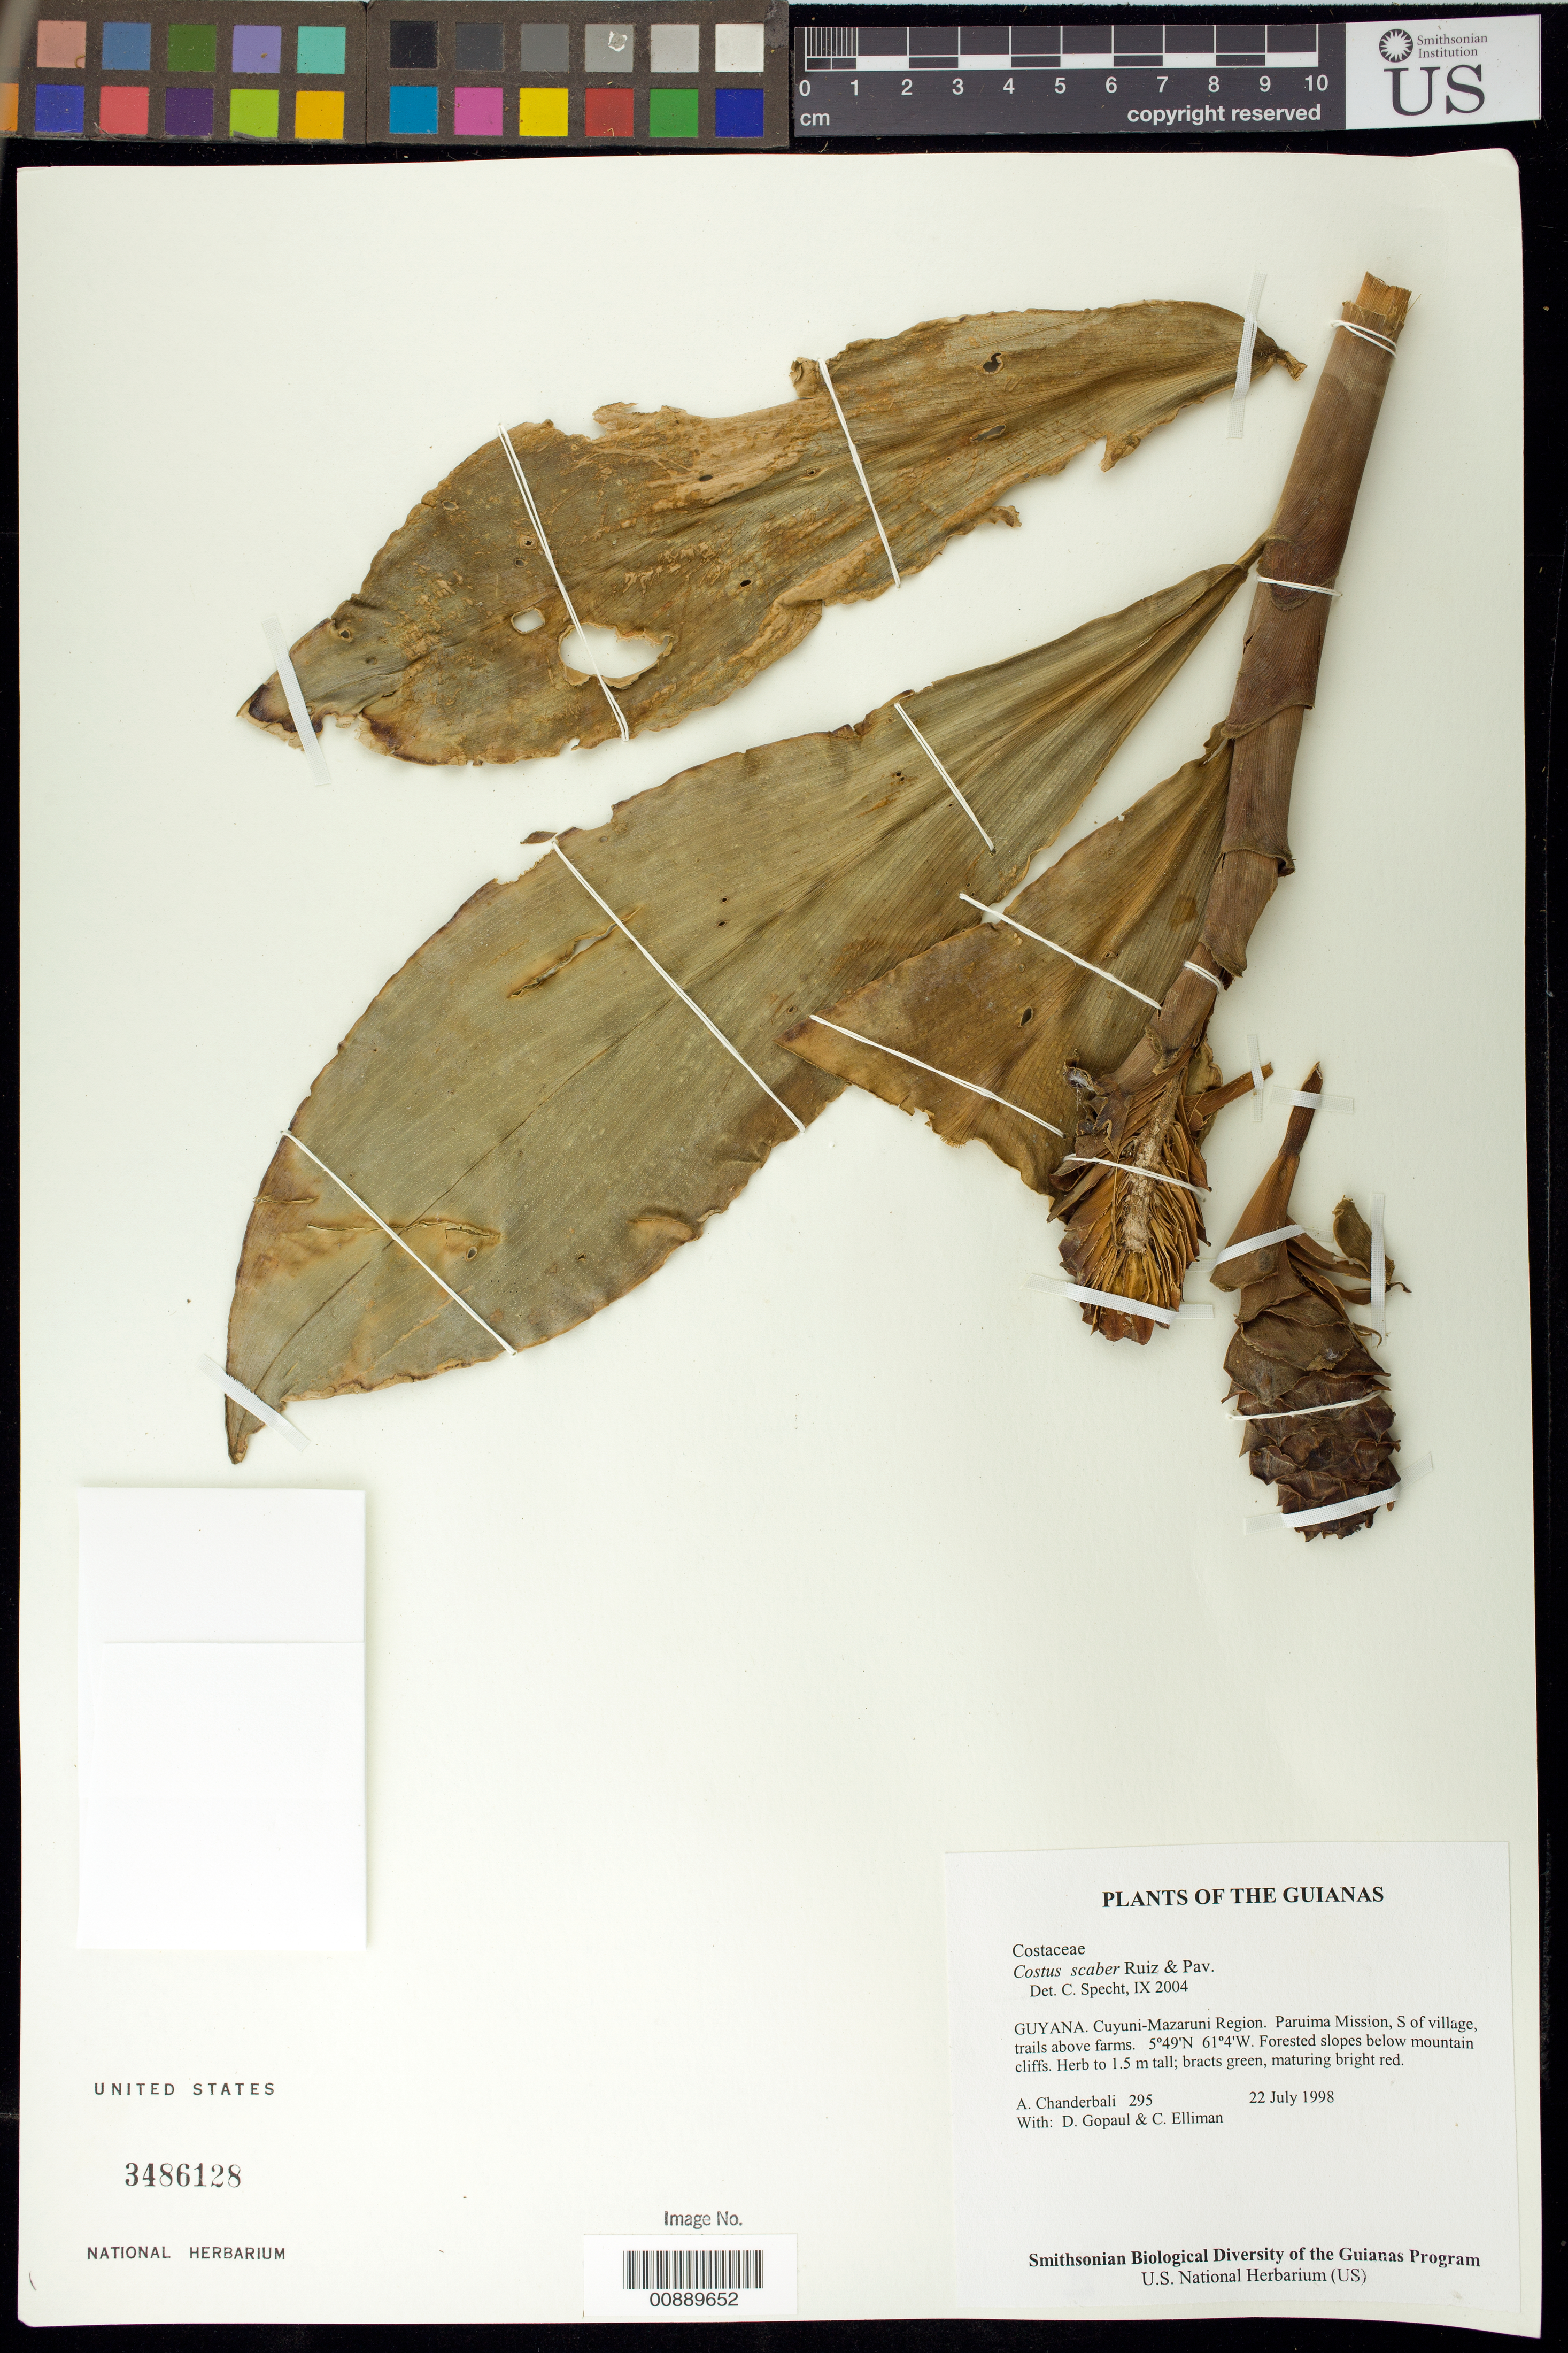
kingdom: Plantae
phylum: Tracheophyta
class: Liliopsida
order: Zingiberales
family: Costaceae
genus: Costus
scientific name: Costus scaber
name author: Ruiz & Pav.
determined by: Specht, Chelsea D., University of California (UNITED STATES)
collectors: A. S. Chanderbali, D. Gopaul & C. Elliman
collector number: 295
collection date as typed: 22 July 1998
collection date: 1998-07-22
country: Guyana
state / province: Cuyuni-Mazaruni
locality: Paruima Mission, S of village, trails above farms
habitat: Forested slopes below mountain cliffs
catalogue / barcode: US 3486128